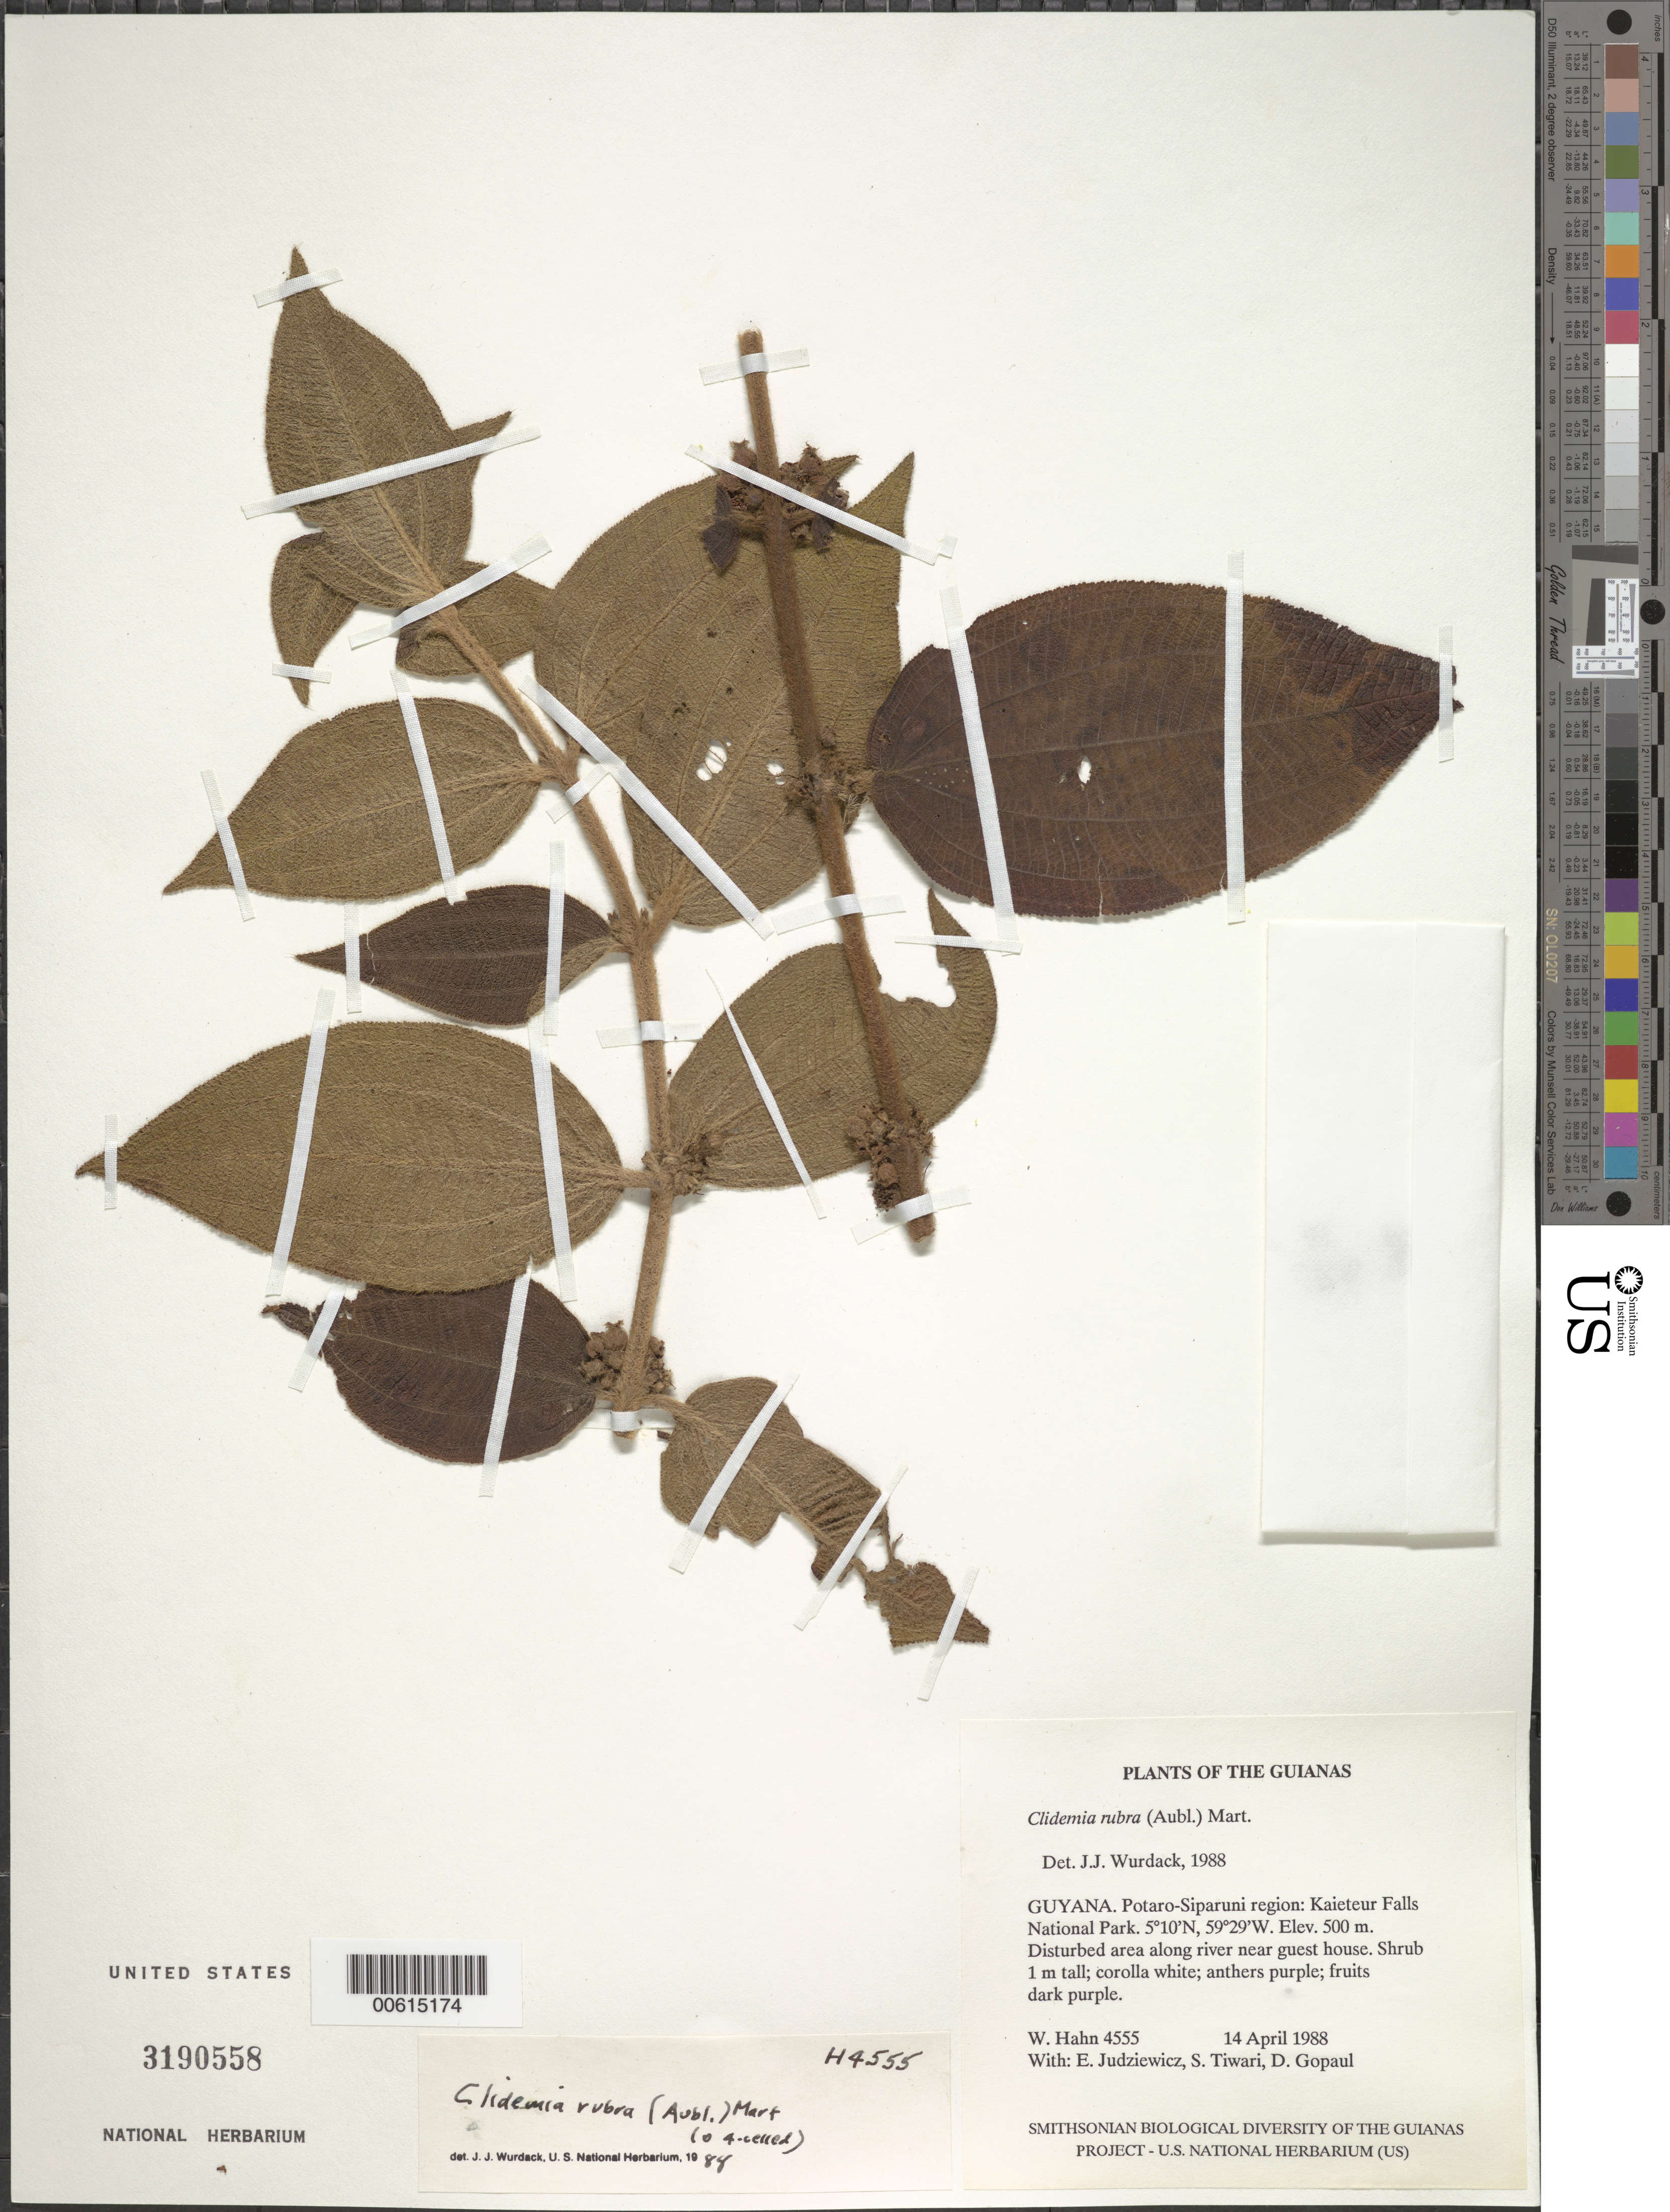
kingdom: Plantae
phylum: Tracheophyta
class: Magnoliopsida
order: Myrtales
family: Melastomataceae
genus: Clidemia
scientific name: Clidemia rubra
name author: (Aubl.) Mart.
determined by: Wurdack, John J., (US), US (UNITED STATES)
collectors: W. Hahn, E. J. Judziewicz, S. Tiwari & D. Gopaul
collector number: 4555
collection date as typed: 14 April 1988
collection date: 1988-04-14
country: Guyana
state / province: Potaro-Siparuni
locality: Kaieteur Falls National Park. Near guest house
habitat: Disturbed area along river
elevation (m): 500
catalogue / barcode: US 3190558